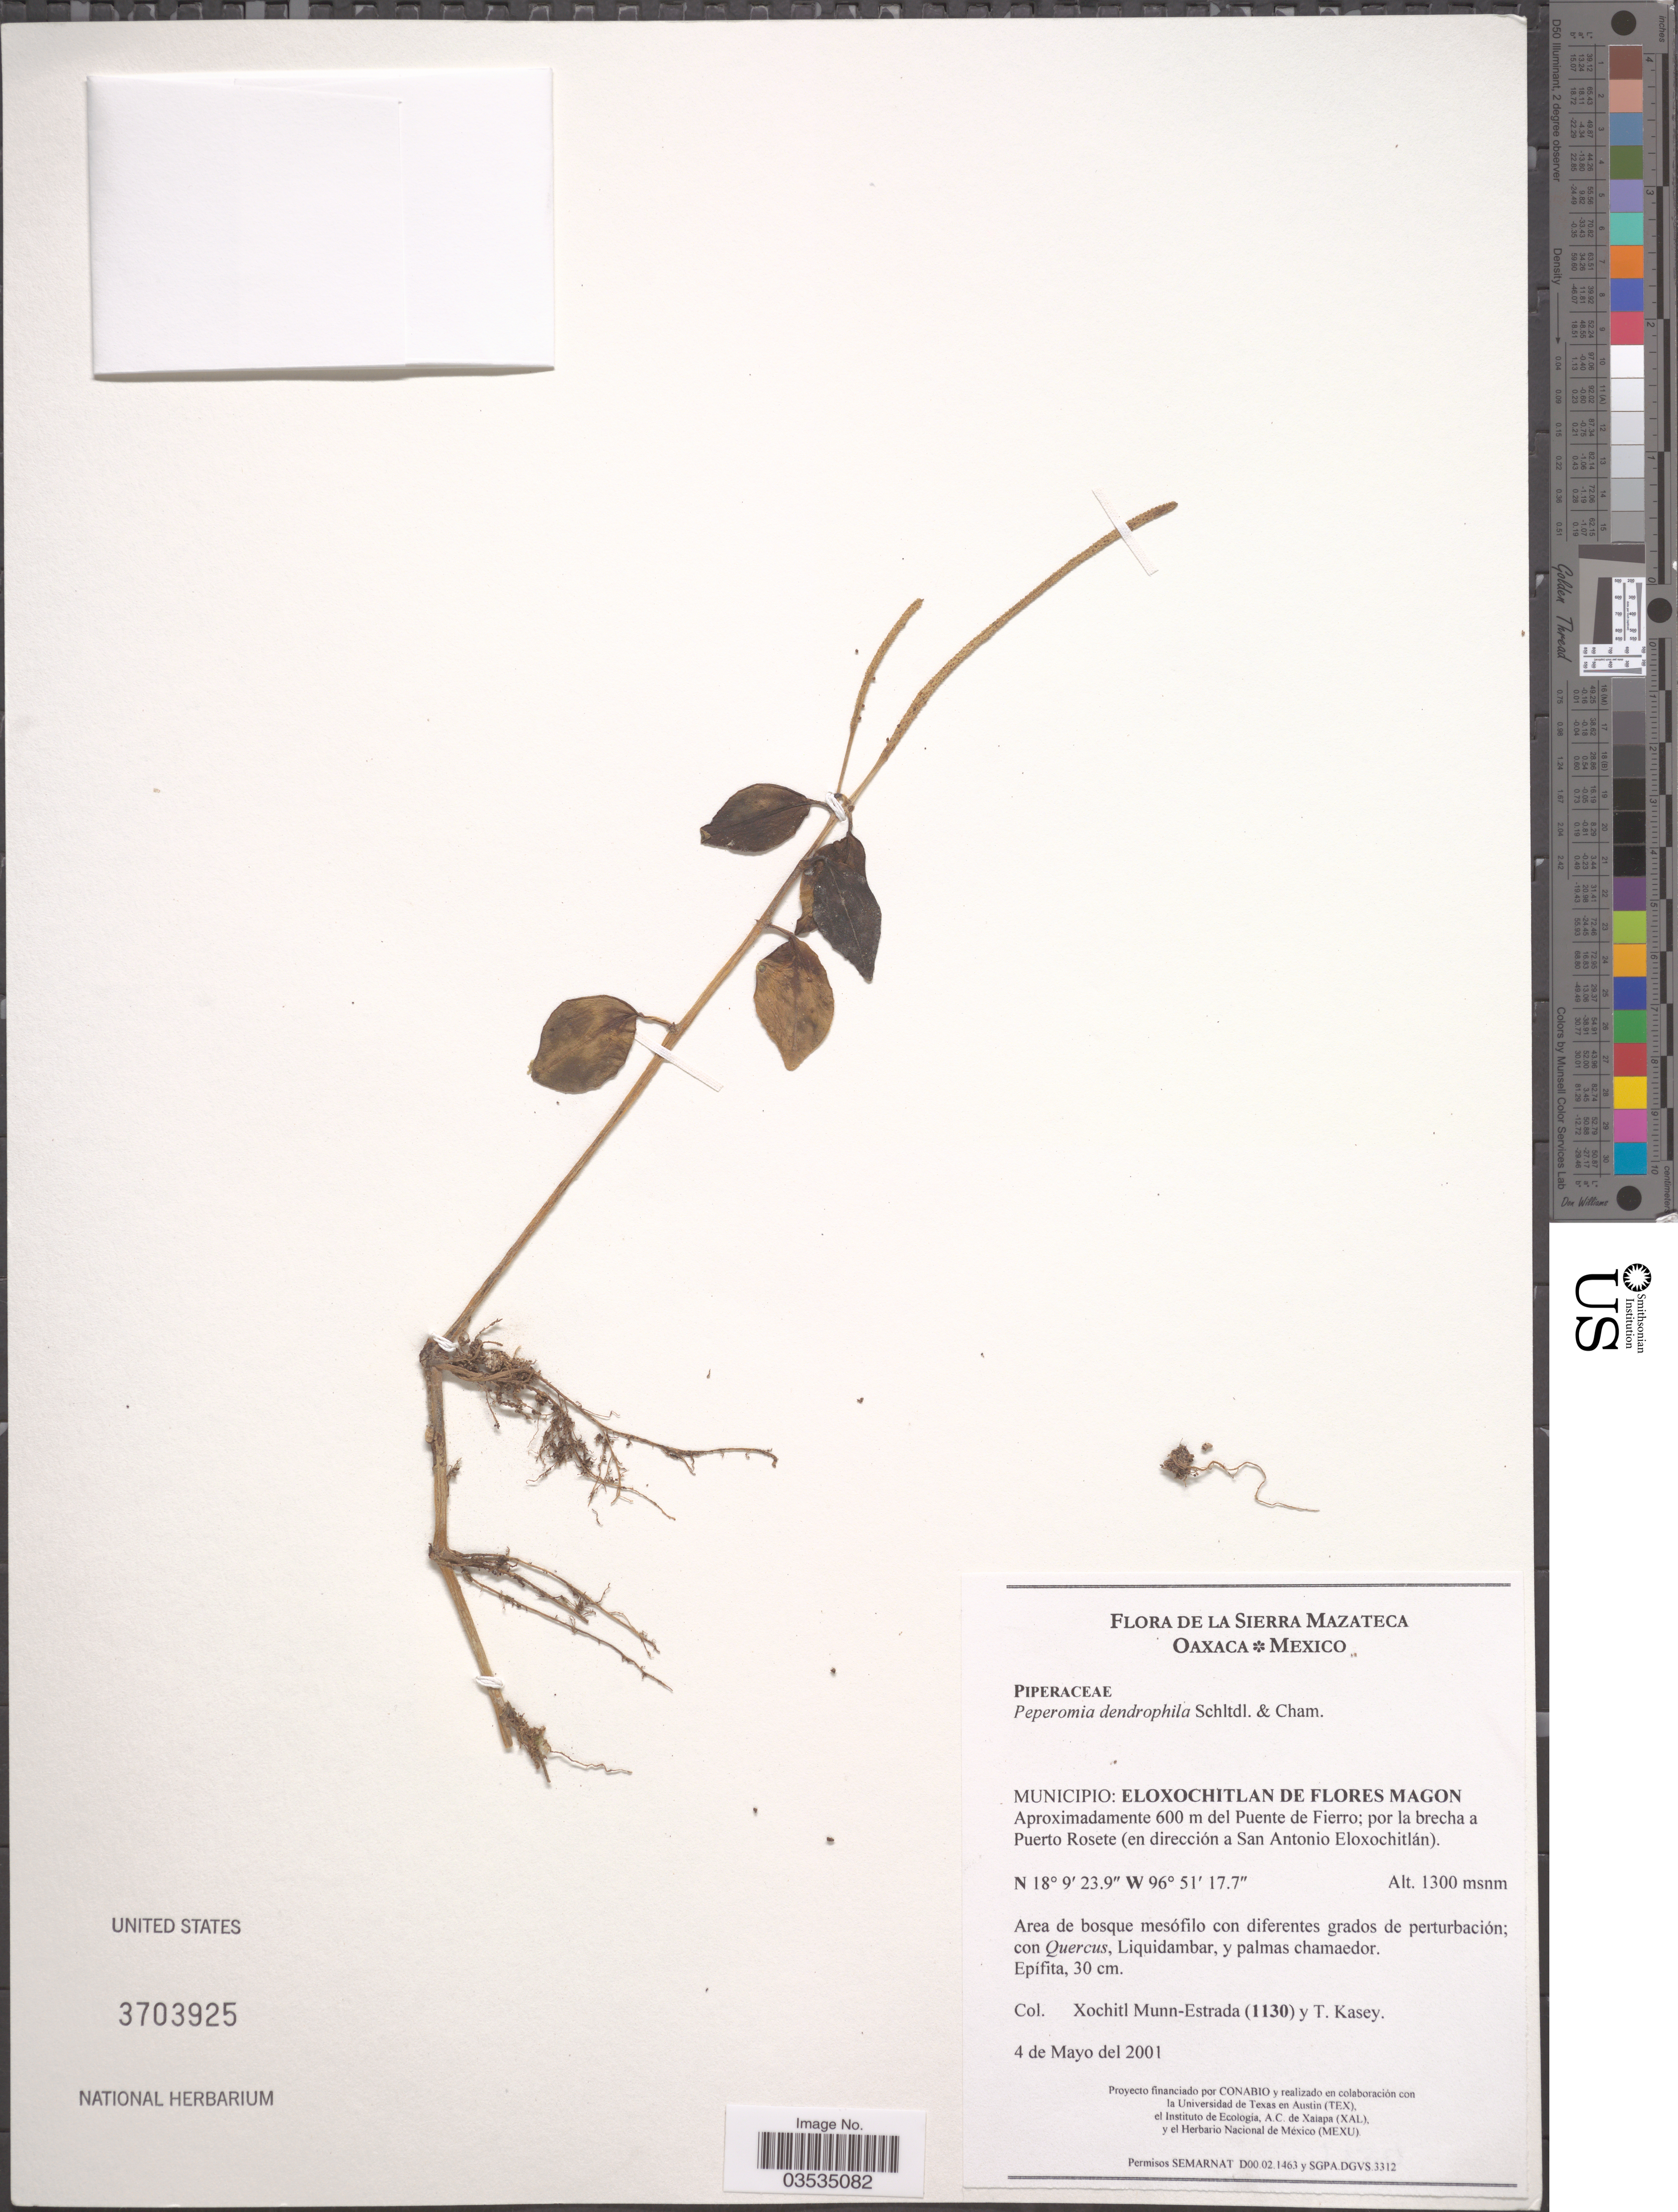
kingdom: Plantae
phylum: Tracheophyta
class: Magnoliopsida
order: Piperales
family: Piperaceae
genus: Peperomia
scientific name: Peperomia san-joseana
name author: C. DC.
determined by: Jiménez, José Estaban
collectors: X. Munn-Estrada & T. Kasey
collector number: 1130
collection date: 2001-05-04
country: Mexico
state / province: Oaxaca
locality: Sierra Mazateca. Municipio: Eloxochitlan de flores Magon Aproximadamente 600 m del Puente de Fierro: por la brecha a Puerto Rosete (en dirección a San Antonio Eloxochitlán).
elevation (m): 1300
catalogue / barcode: US 3703925